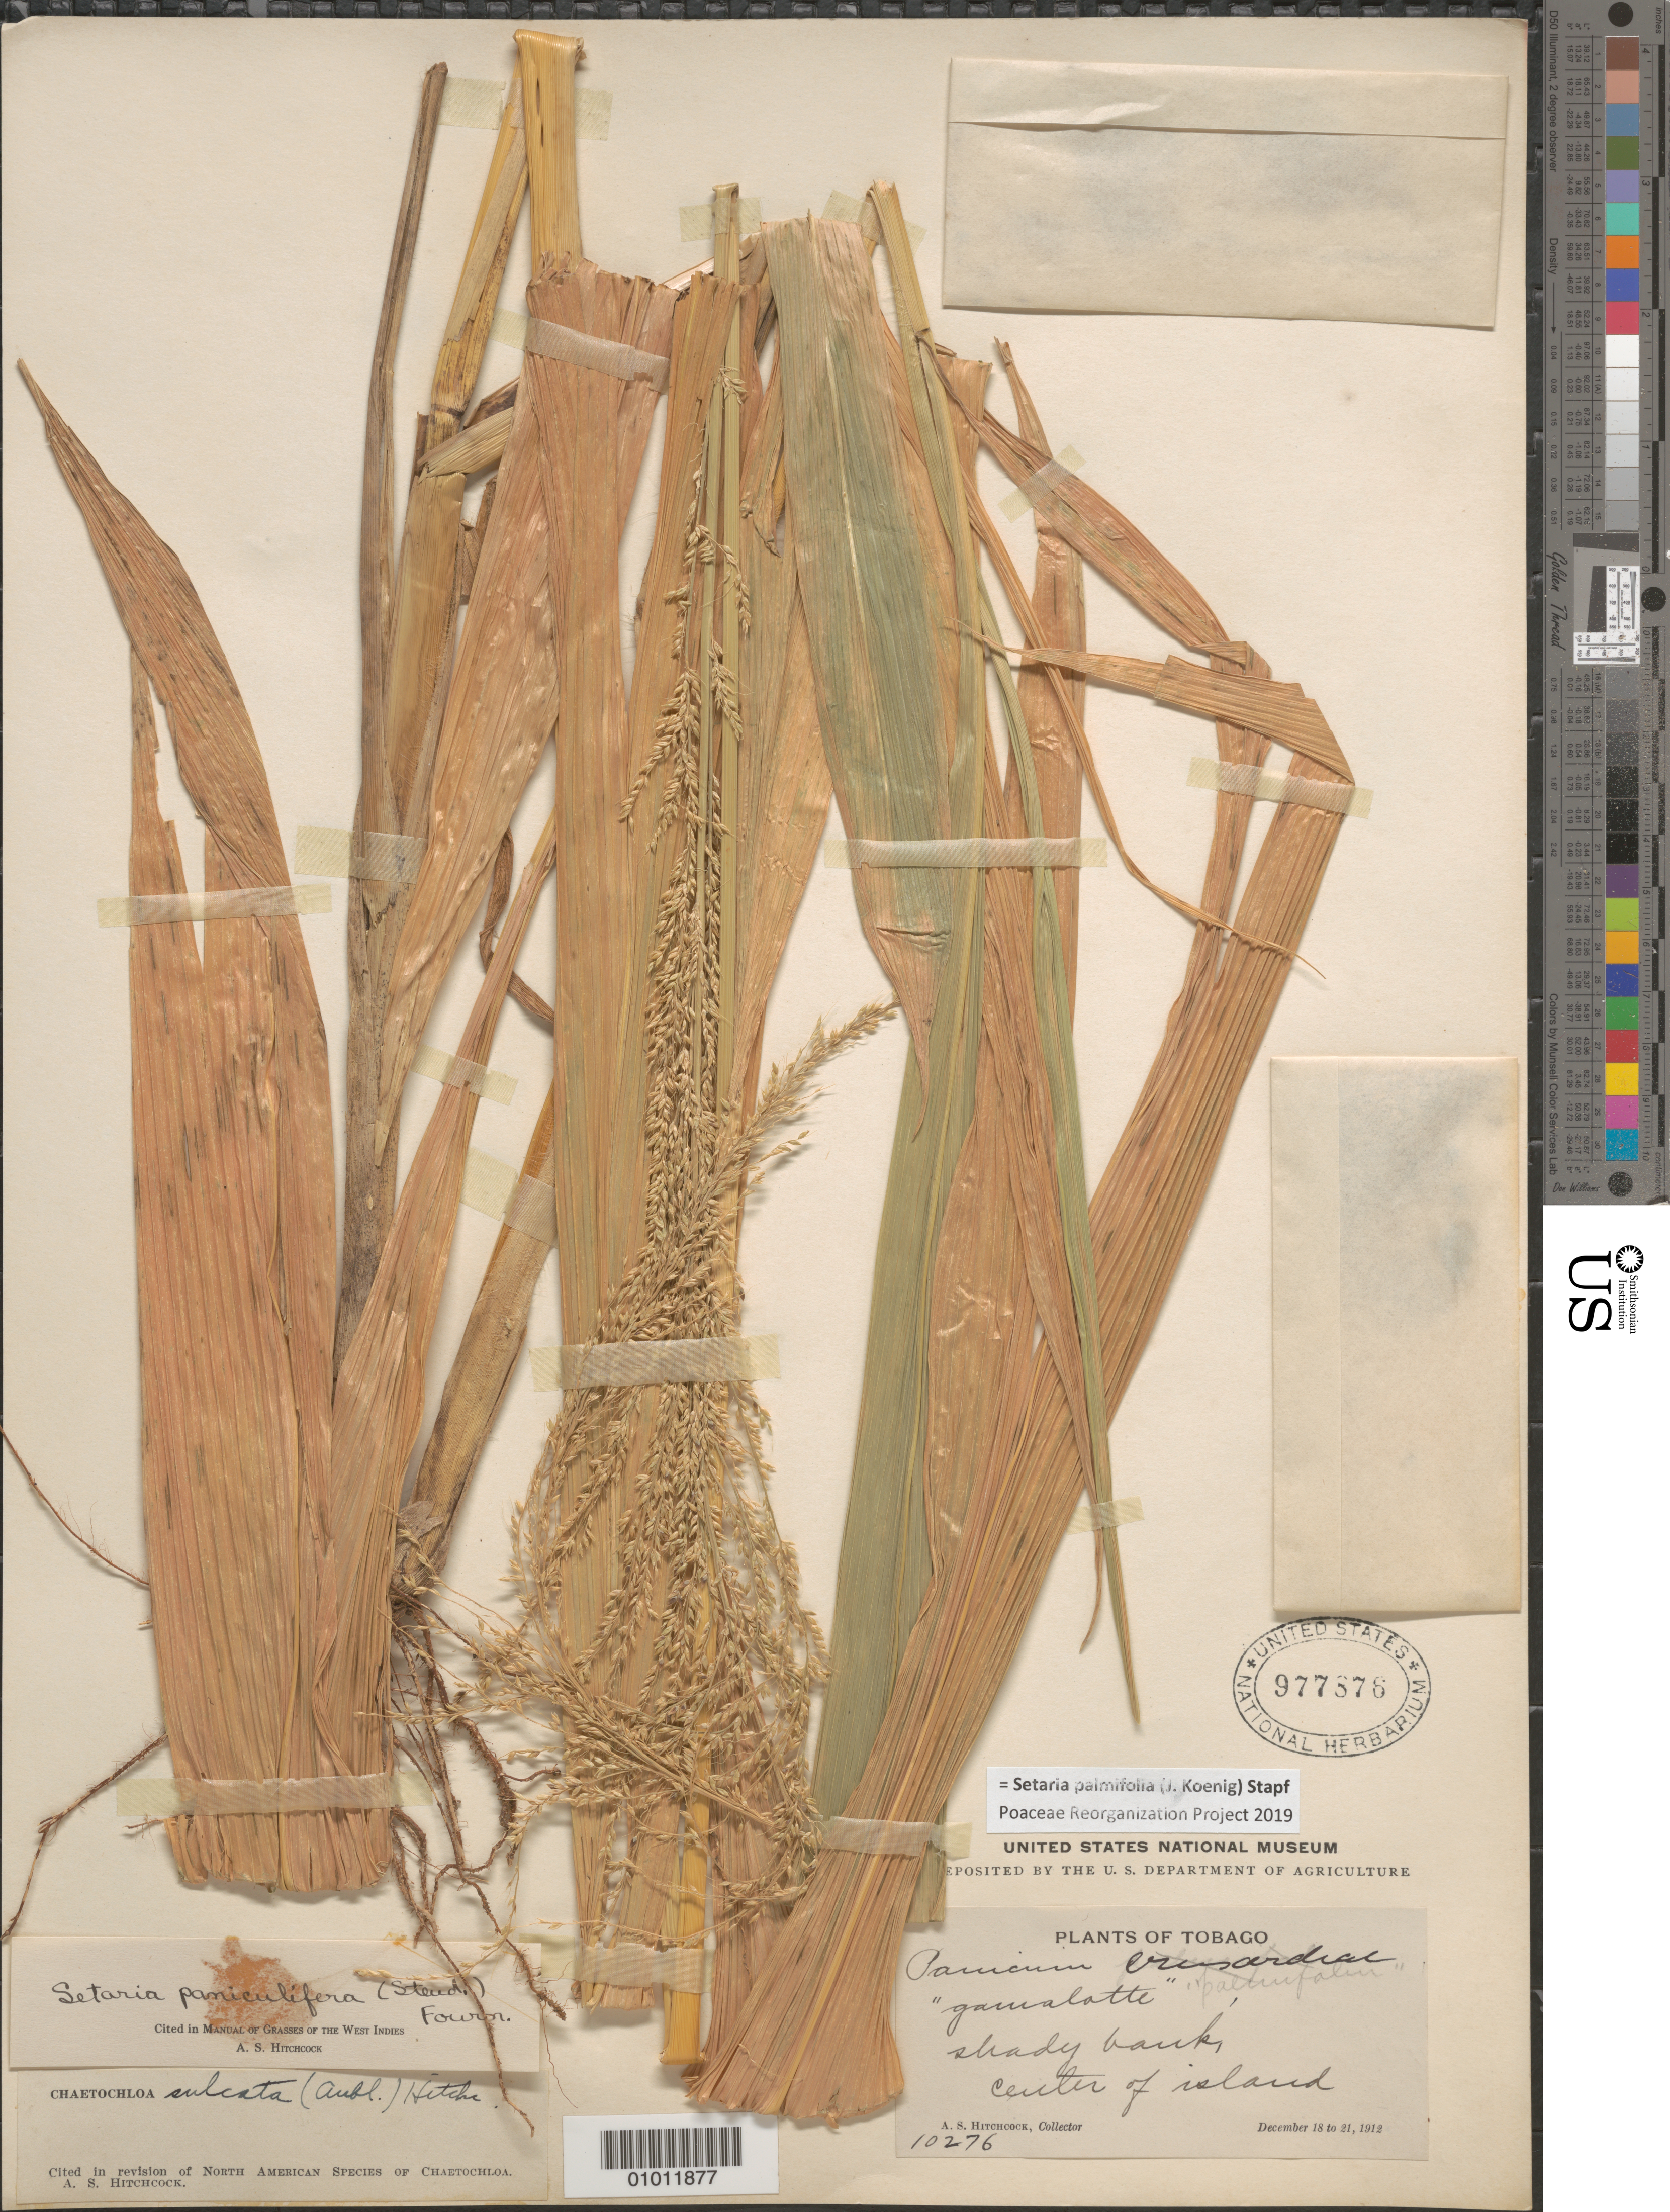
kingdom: Plantae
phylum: Tracheophyta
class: Liliopsida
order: Poales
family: Poaceae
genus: Setaria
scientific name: Setaria palmifolia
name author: (J. Koenig) Stapf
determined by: Poaceae Reorganization Project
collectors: A. S. Hitchcock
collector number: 10276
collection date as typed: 18 Dec 1912 to 21 Dec 1912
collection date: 1912-12-18/1912-12-21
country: Trinidad and Tobago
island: Tobago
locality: Center of island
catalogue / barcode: US 977876